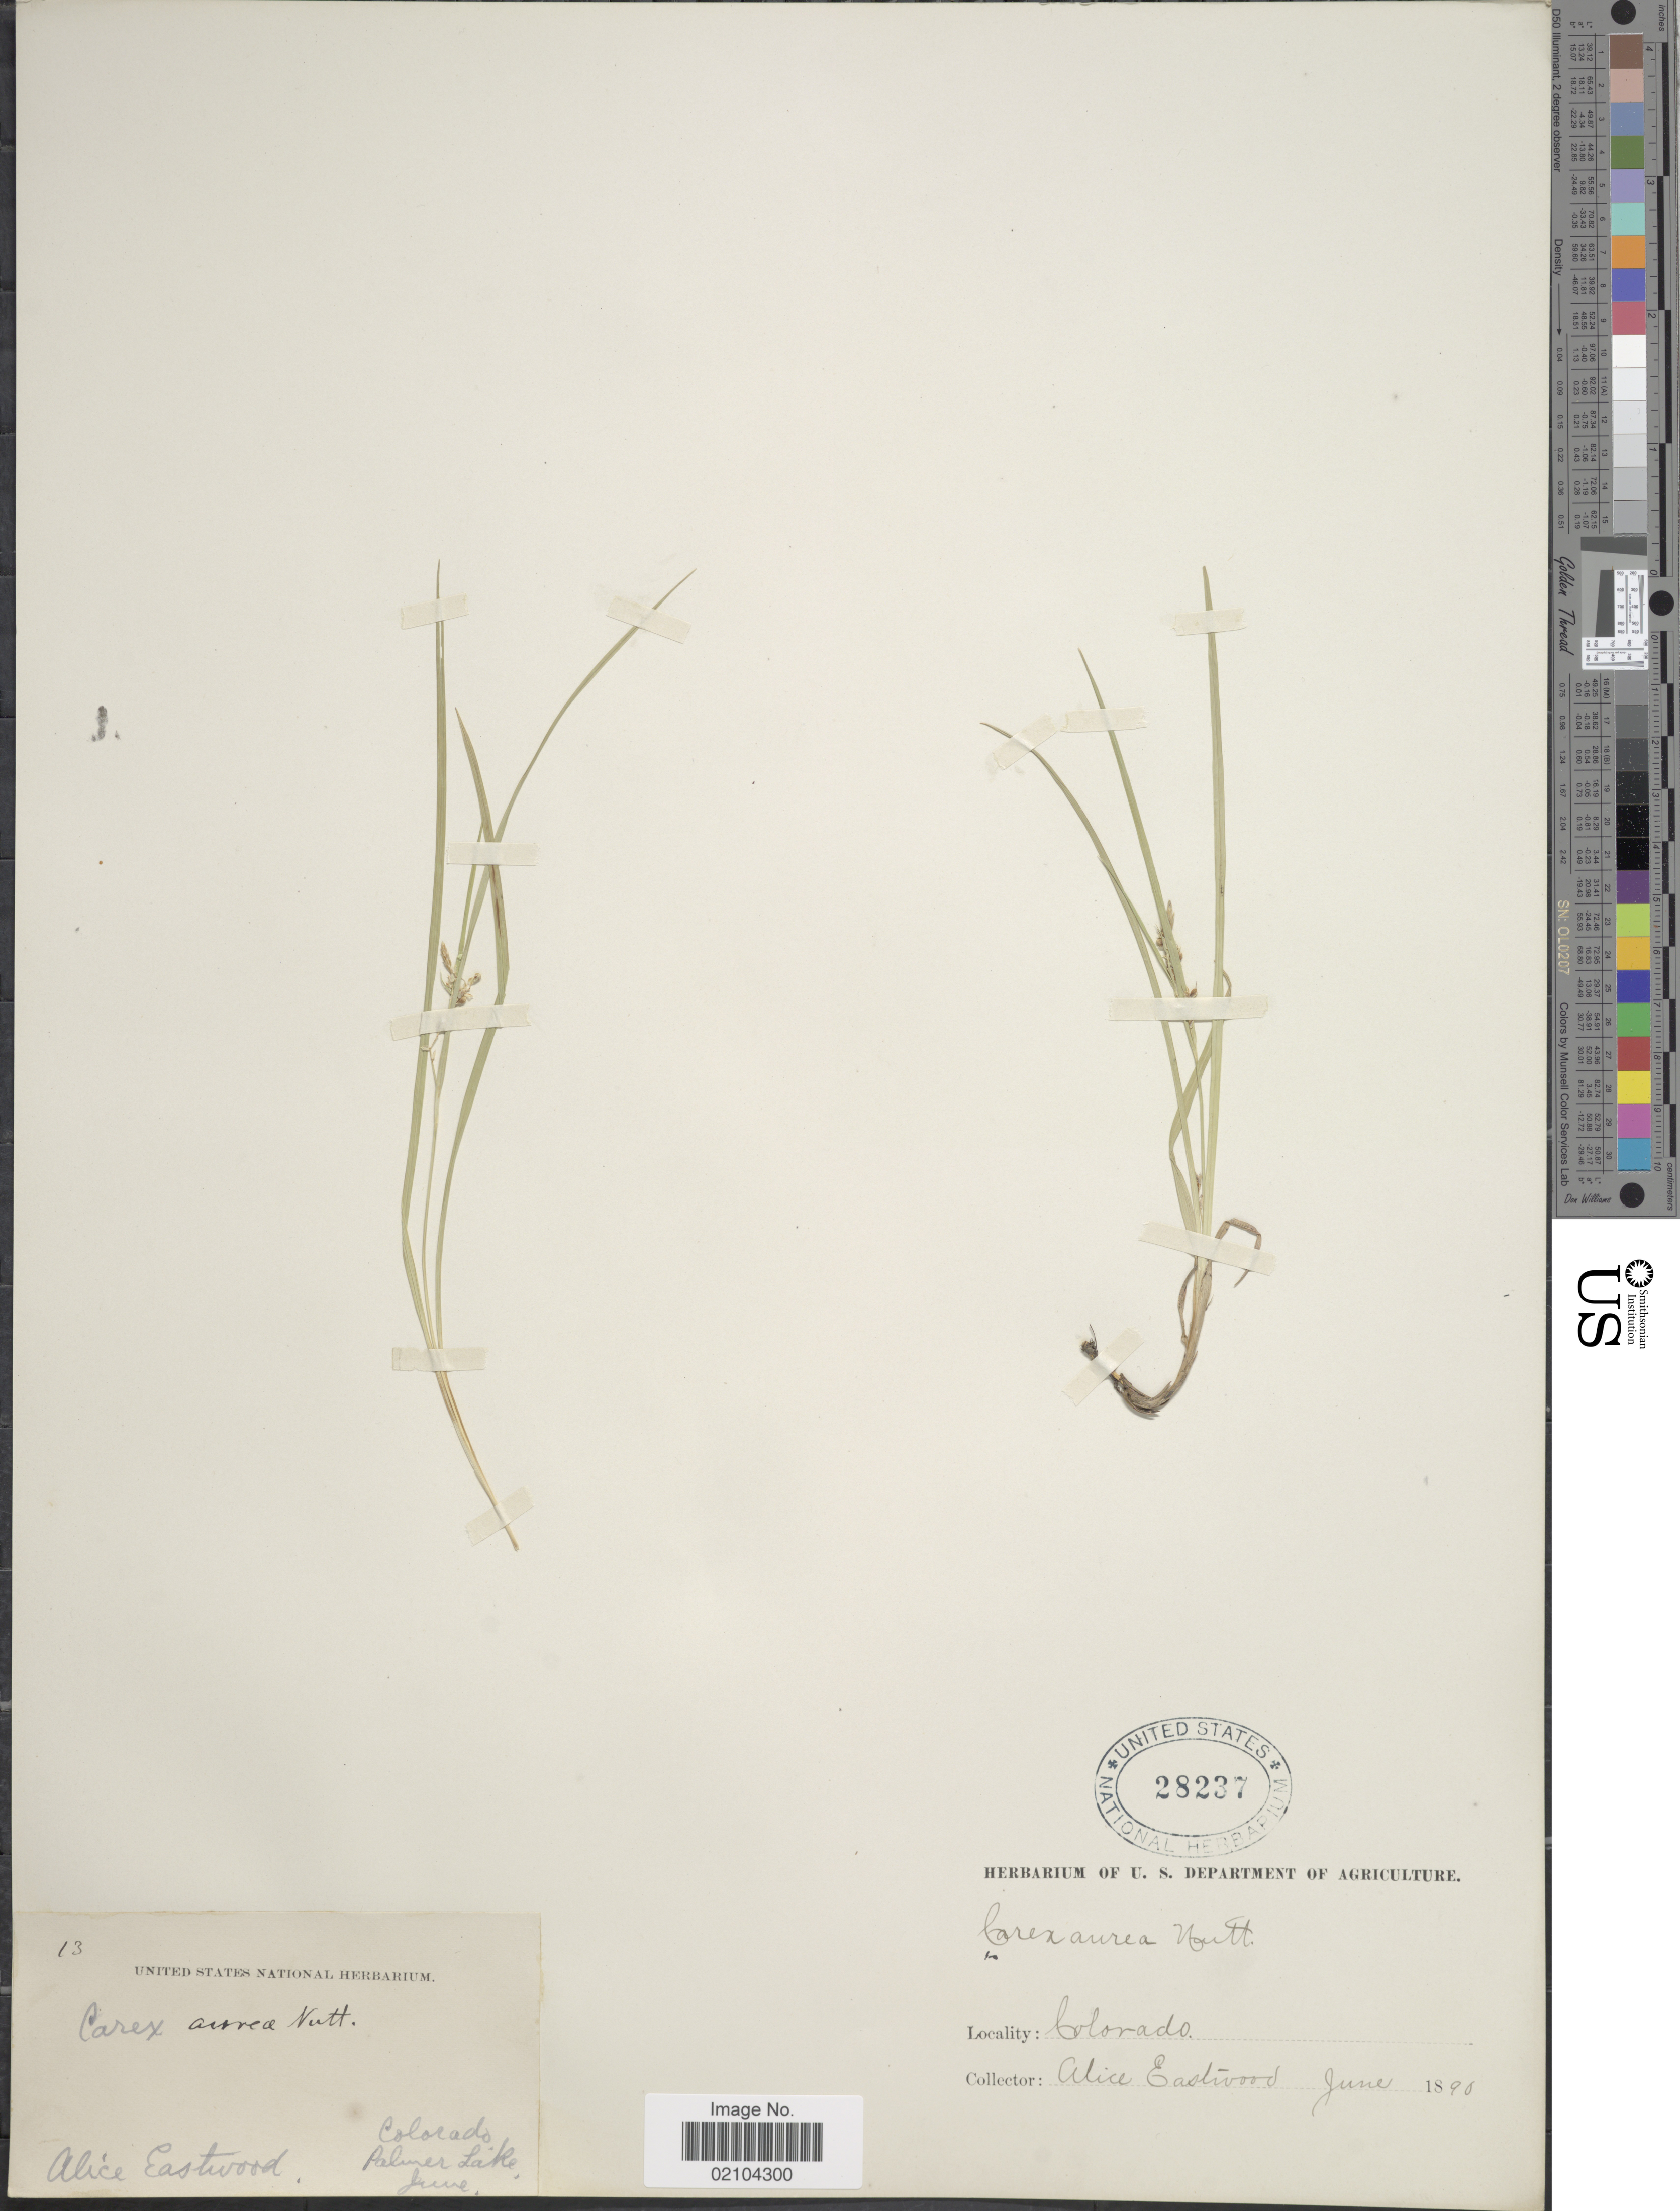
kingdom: Plantae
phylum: Tracheophyta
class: Liliopsida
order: Poales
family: Cyperaceae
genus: Carex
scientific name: Carex aurea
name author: Nutt.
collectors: A. Eastwood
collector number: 13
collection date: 1890-06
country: United States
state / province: Colorado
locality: Colorado, Palmer Lake.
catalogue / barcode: US 28237